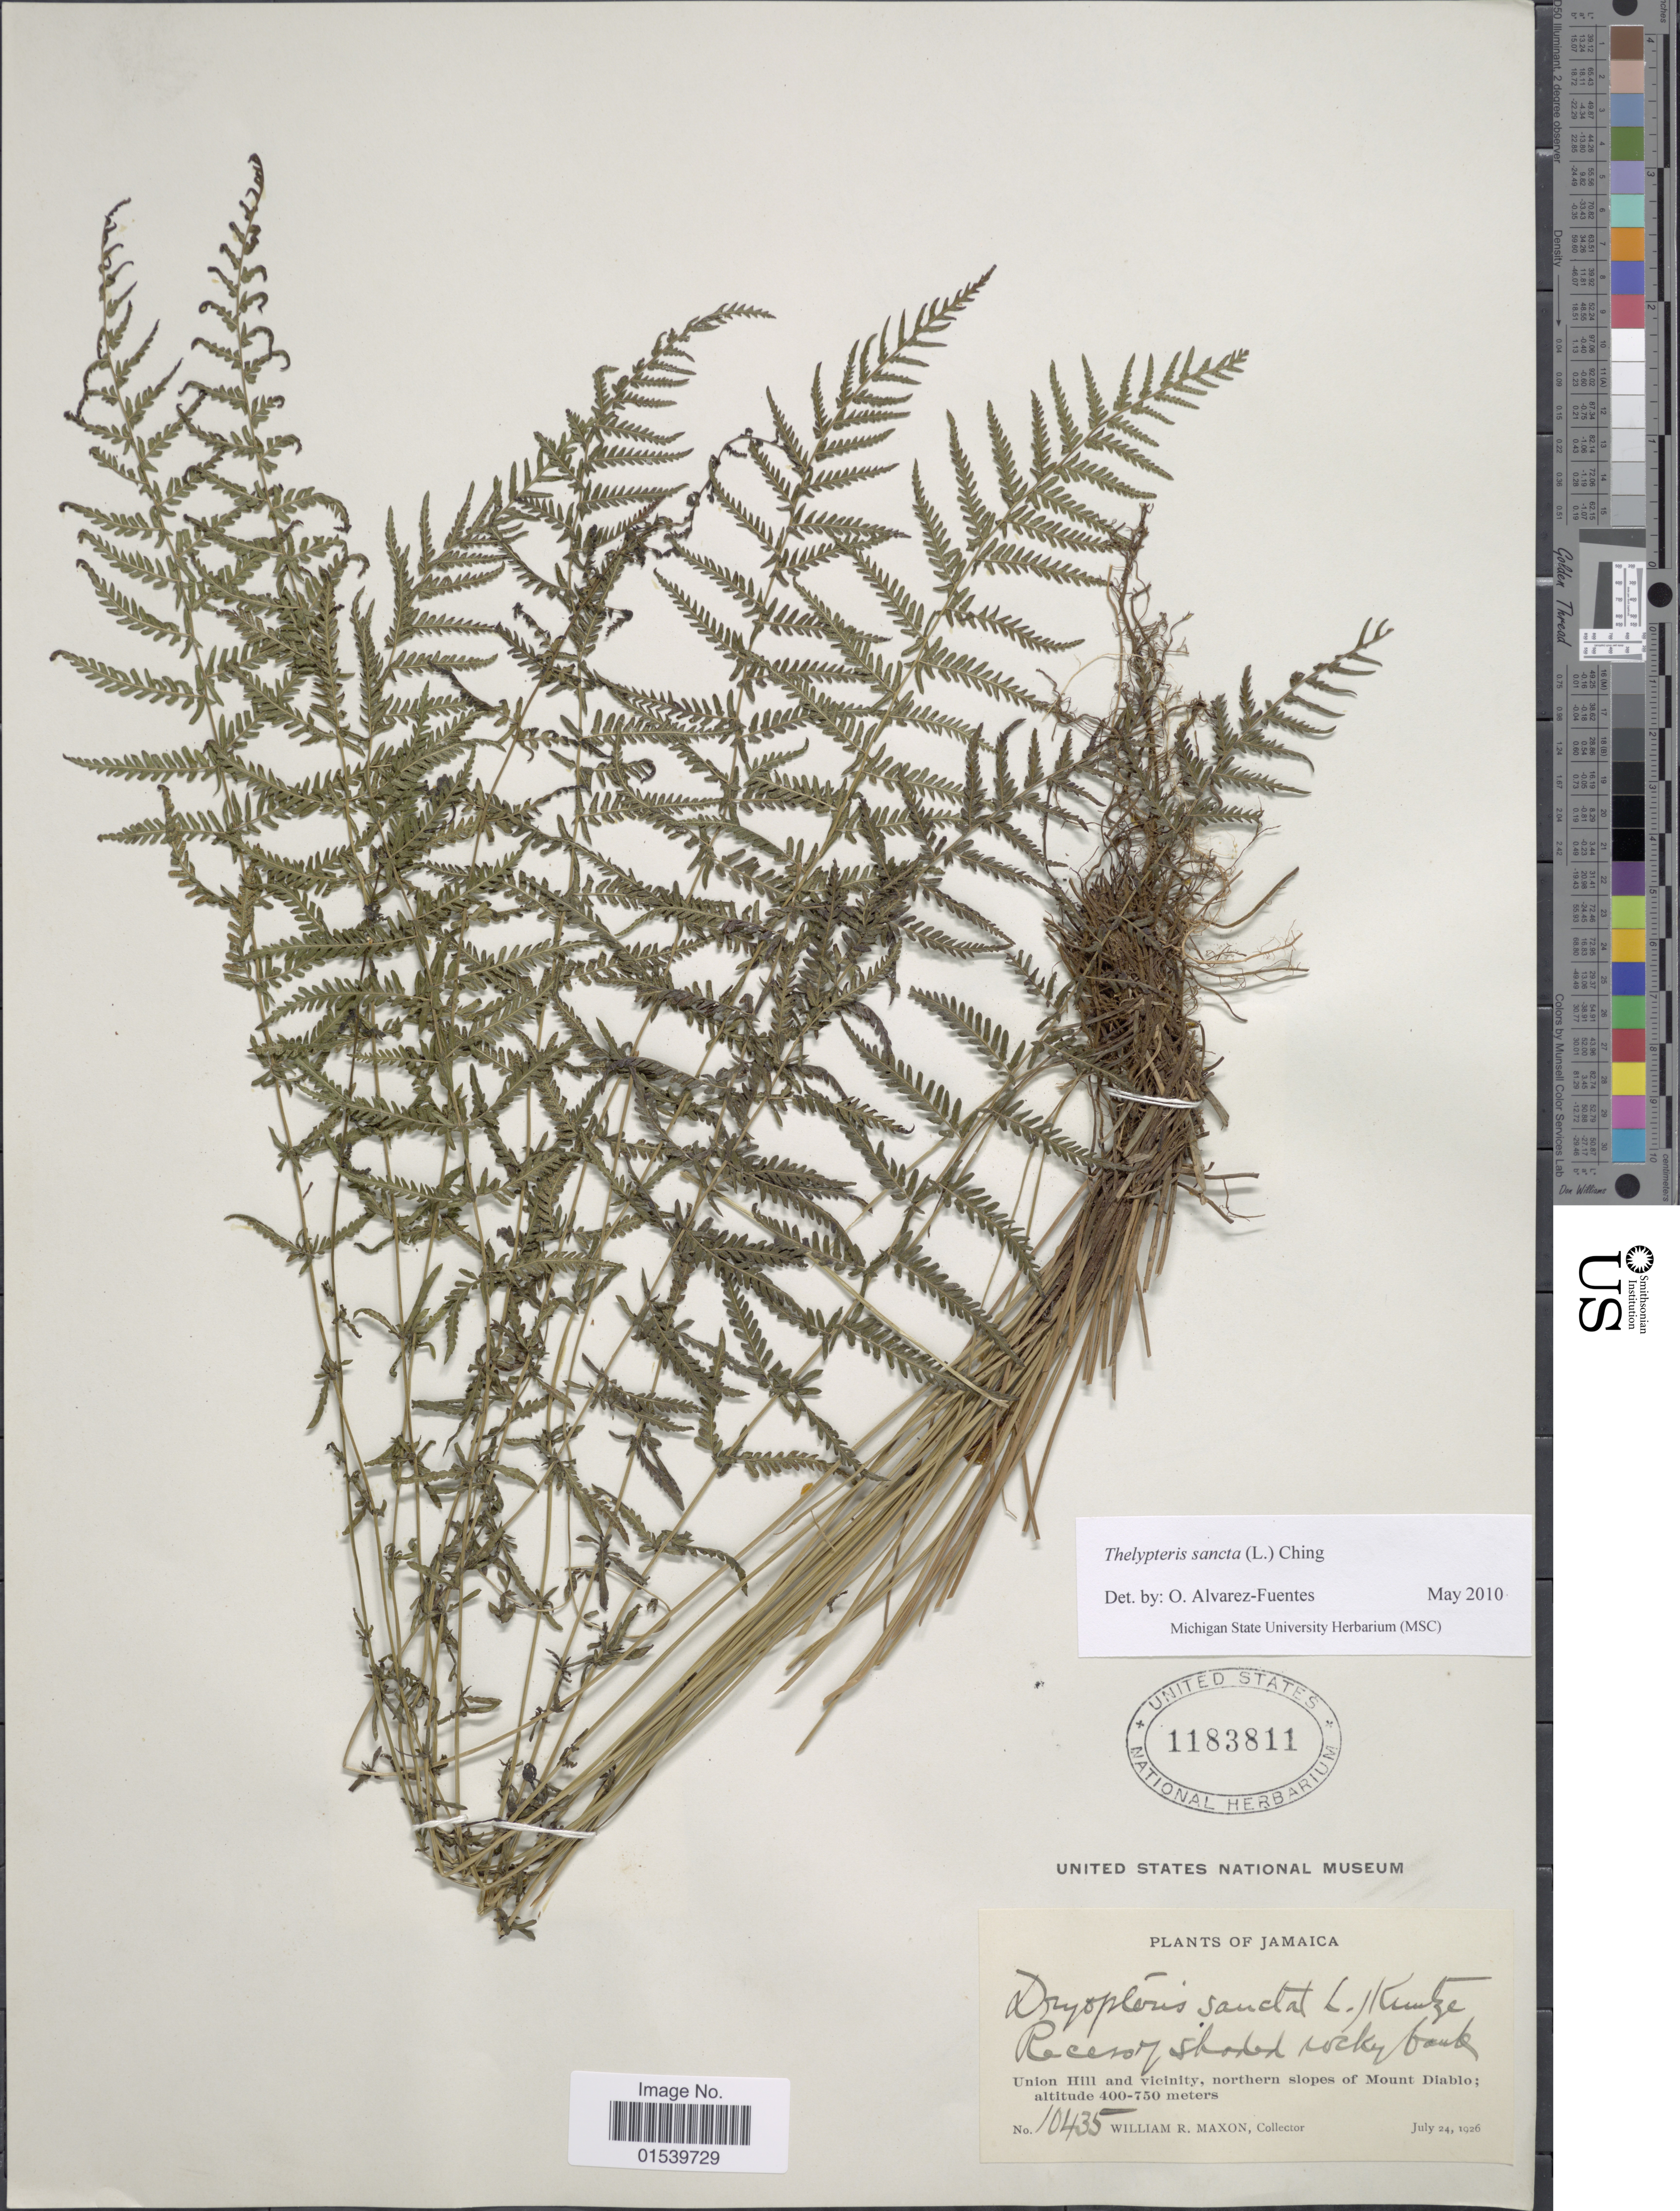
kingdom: Plantae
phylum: Tracheophyta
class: Polypodiopsida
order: Polypodiales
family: Thelypteridaceae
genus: Amauropelta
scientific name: Amauropelta sancta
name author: (L.) Pic. Serm.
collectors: W. R. Maxon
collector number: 10435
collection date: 1926-07-24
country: Jamaica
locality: Union Hill and vicinity, northern slopes of Mount Diablo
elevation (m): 400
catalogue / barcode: US 1183811